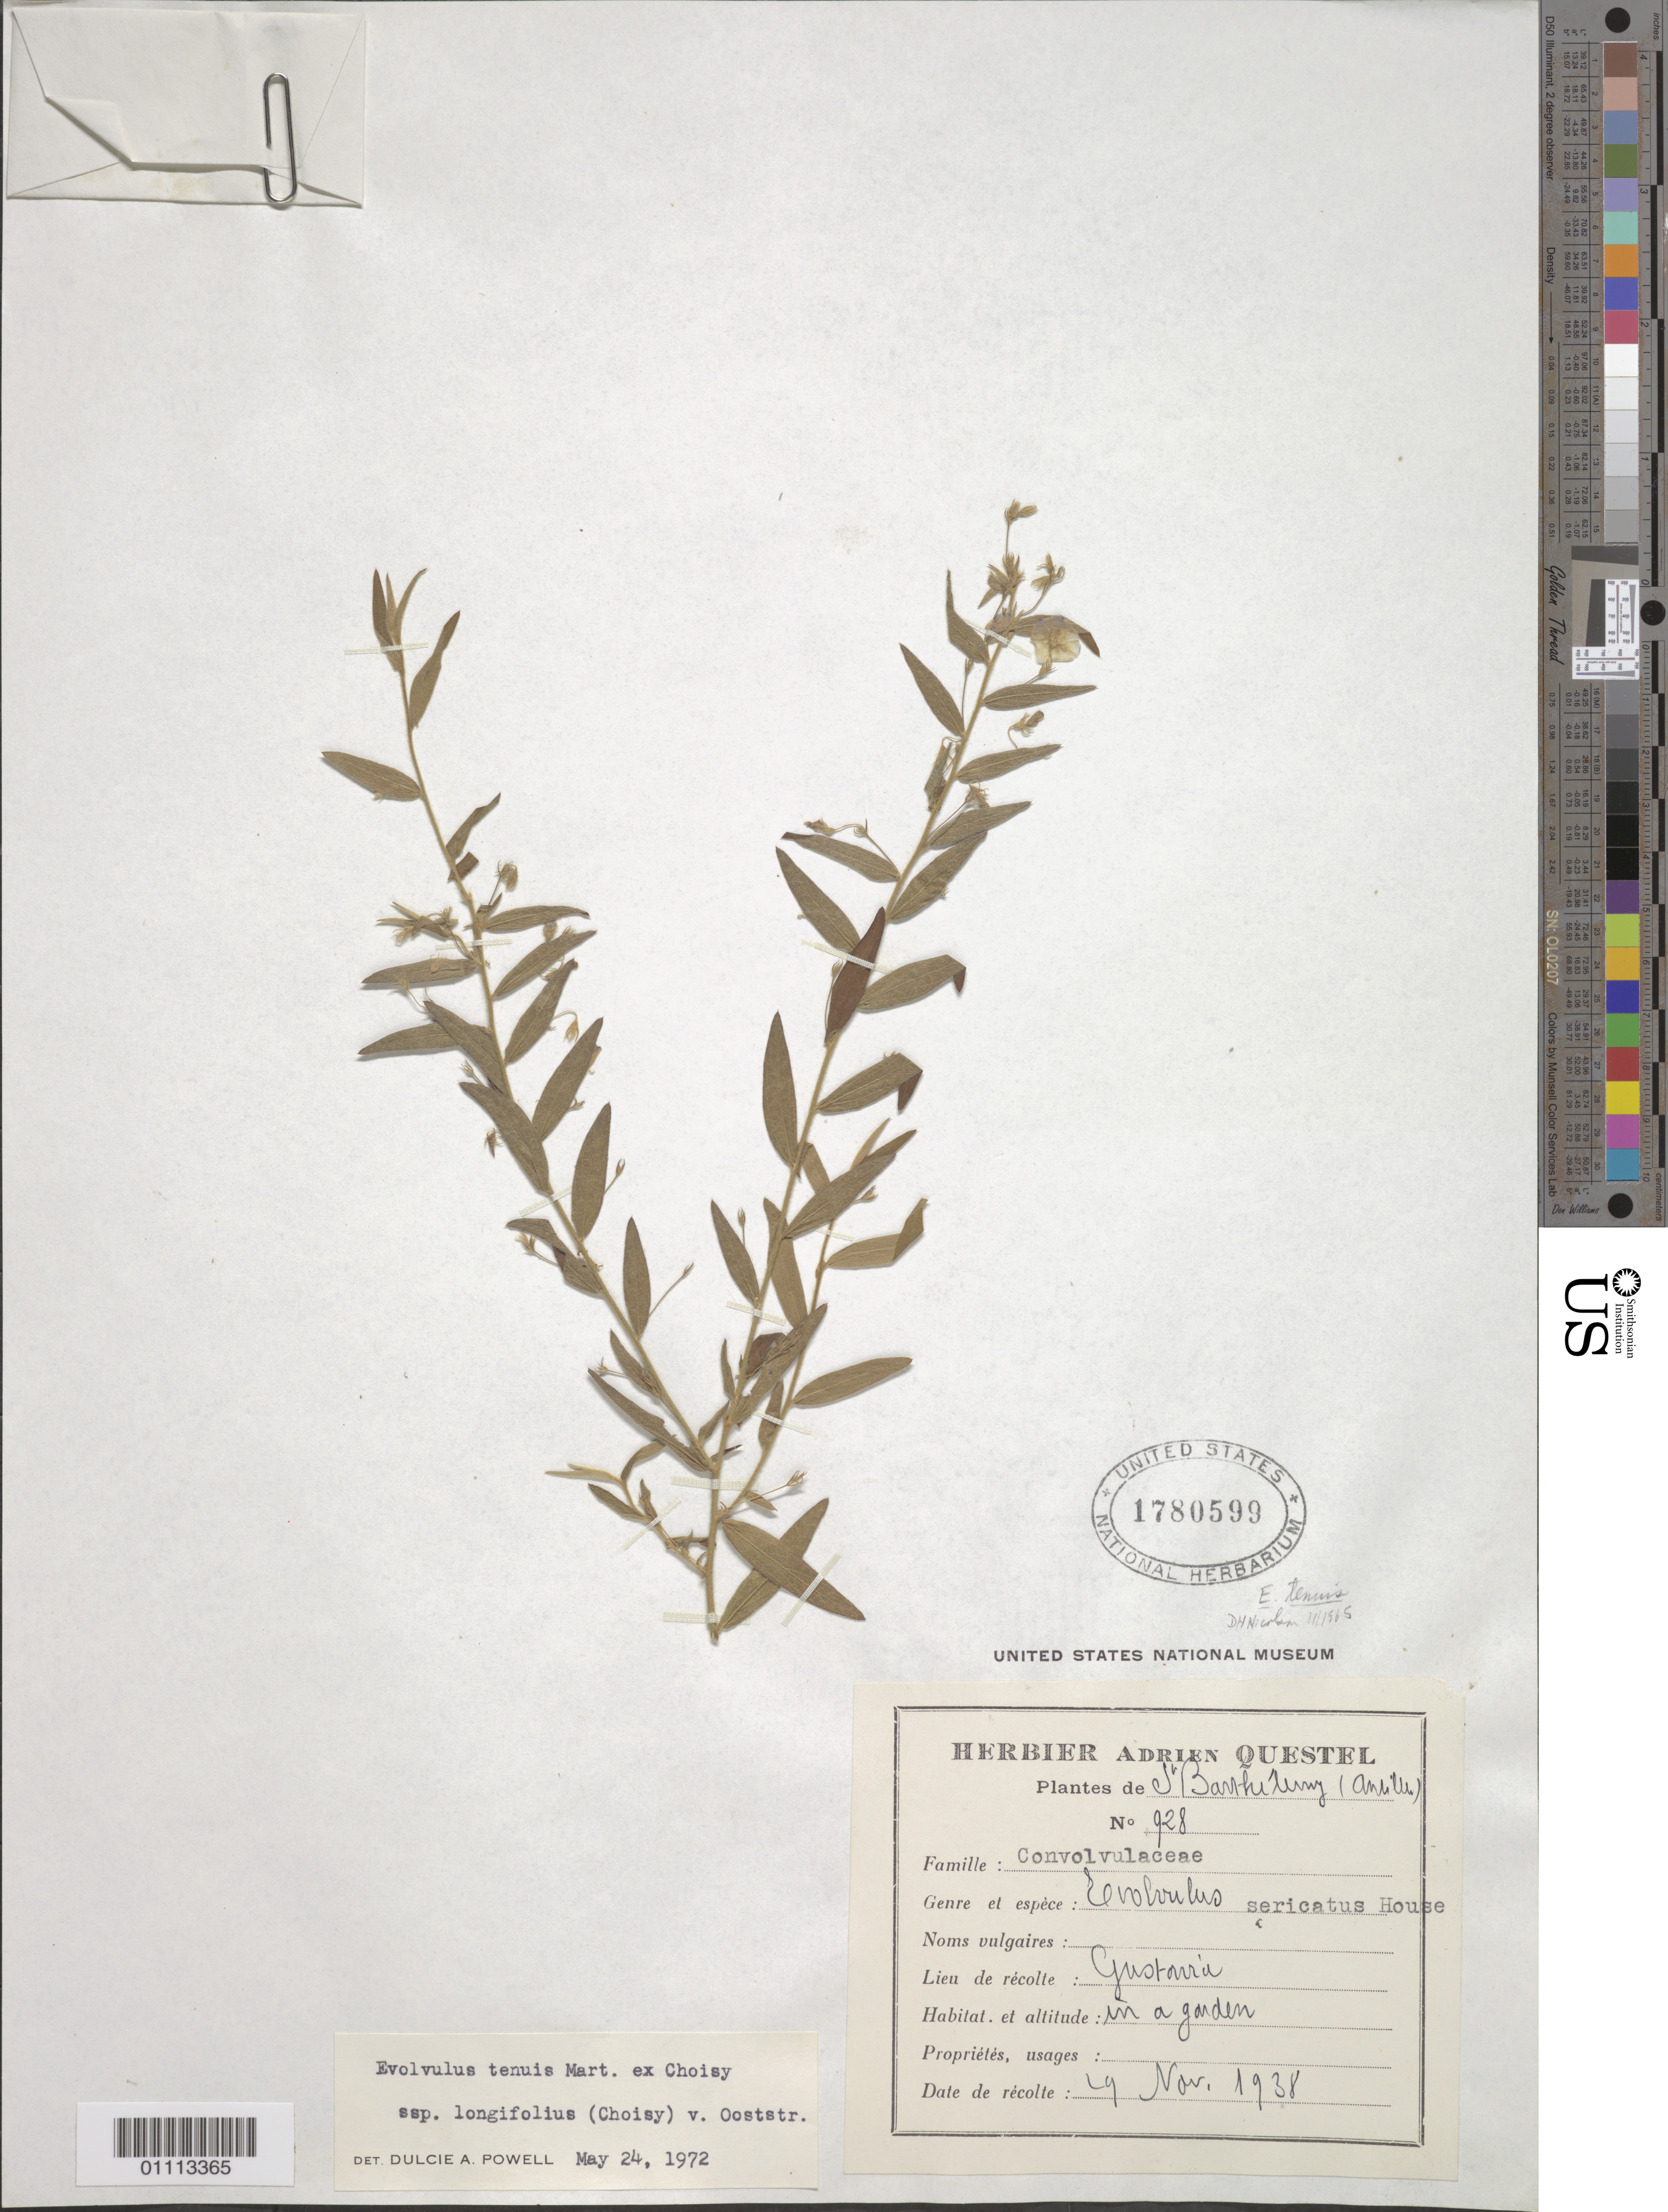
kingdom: Plantae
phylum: Tracheophyta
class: Magnoliopsida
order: Solanales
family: Convolvulaceae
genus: Evolvulus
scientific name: Evolvulus tenuis subsp. longifolius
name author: Mart. ex Choisy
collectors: A. Questel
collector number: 928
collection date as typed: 19 Nov 1938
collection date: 1938-11-19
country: Saint Barthélemy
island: St. Barthélemy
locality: Gustaria. In a garden.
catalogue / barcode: US 1780599